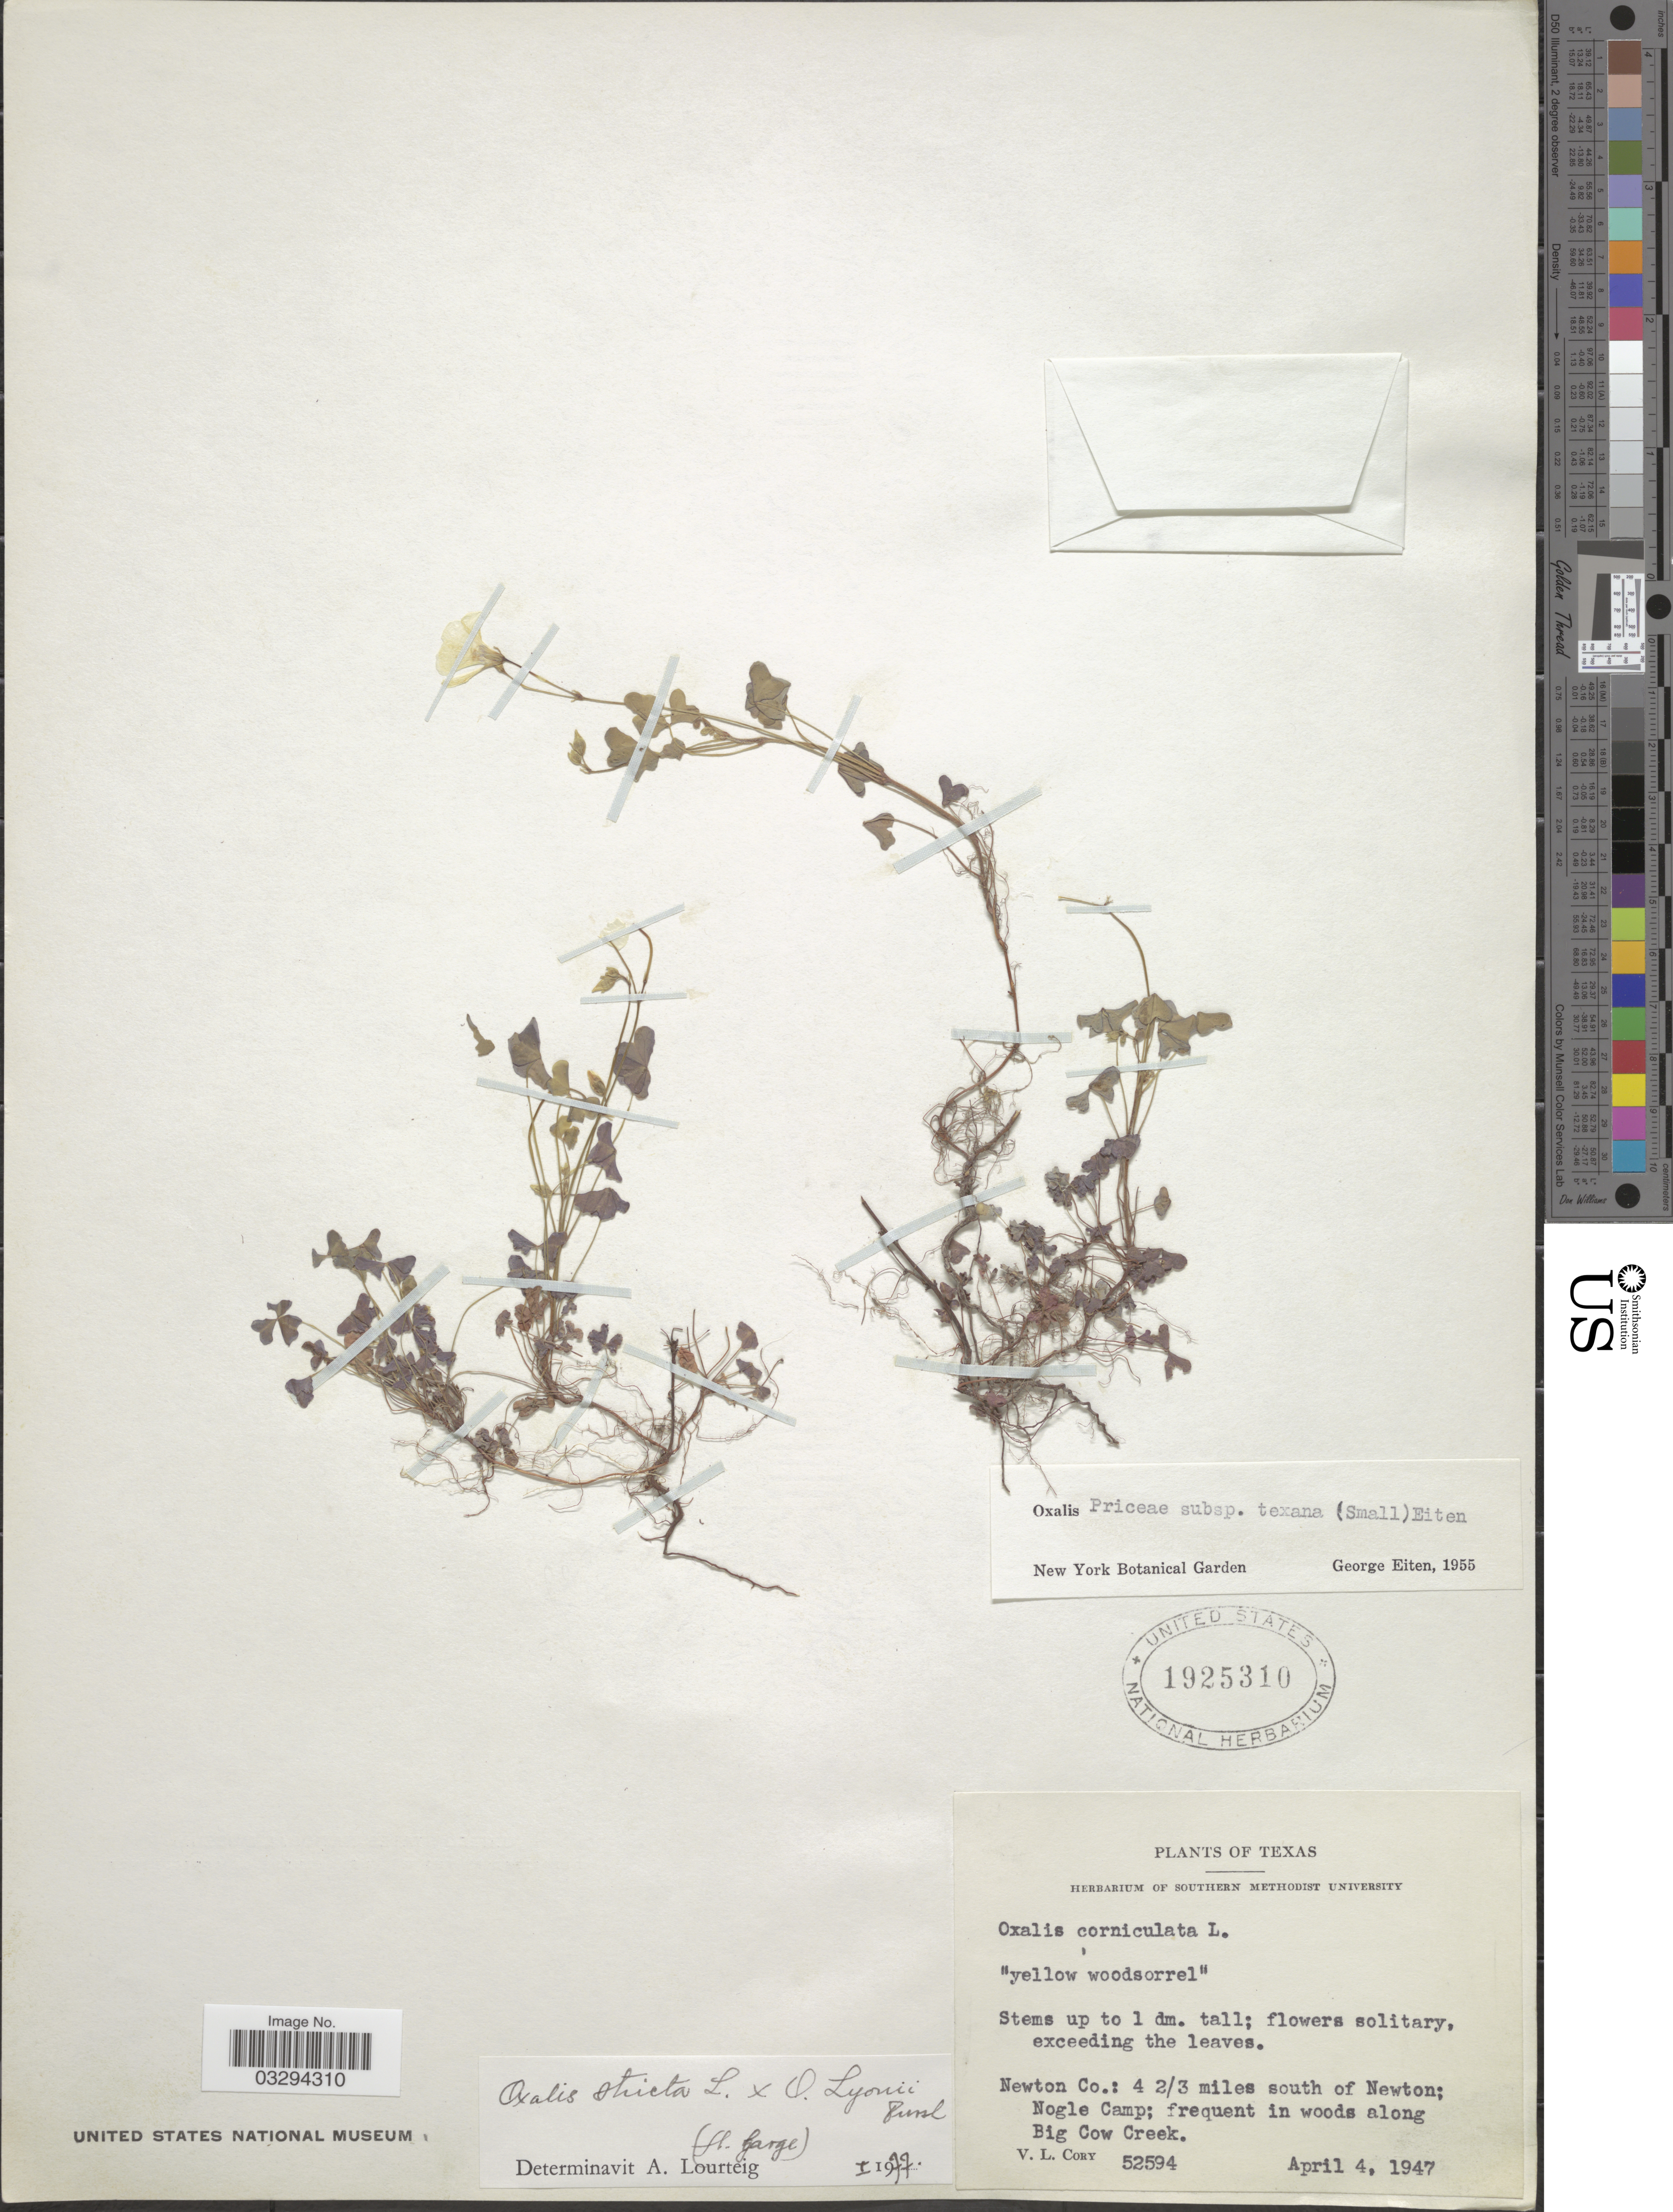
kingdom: Plantae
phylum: Tracheophyta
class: Magnoliopsida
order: Oxalidales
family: Oxalidaceae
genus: Oxalis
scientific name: Oxalis lyonii x O. stricta L.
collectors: V. Cory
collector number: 52594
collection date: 1947-04-04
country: United States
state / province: Texas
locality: Newton Co.: 4 2/3 miles south of Newton; Nogle Camp; frequent in woods along Big Cow Creek.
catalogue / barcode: US 1925310